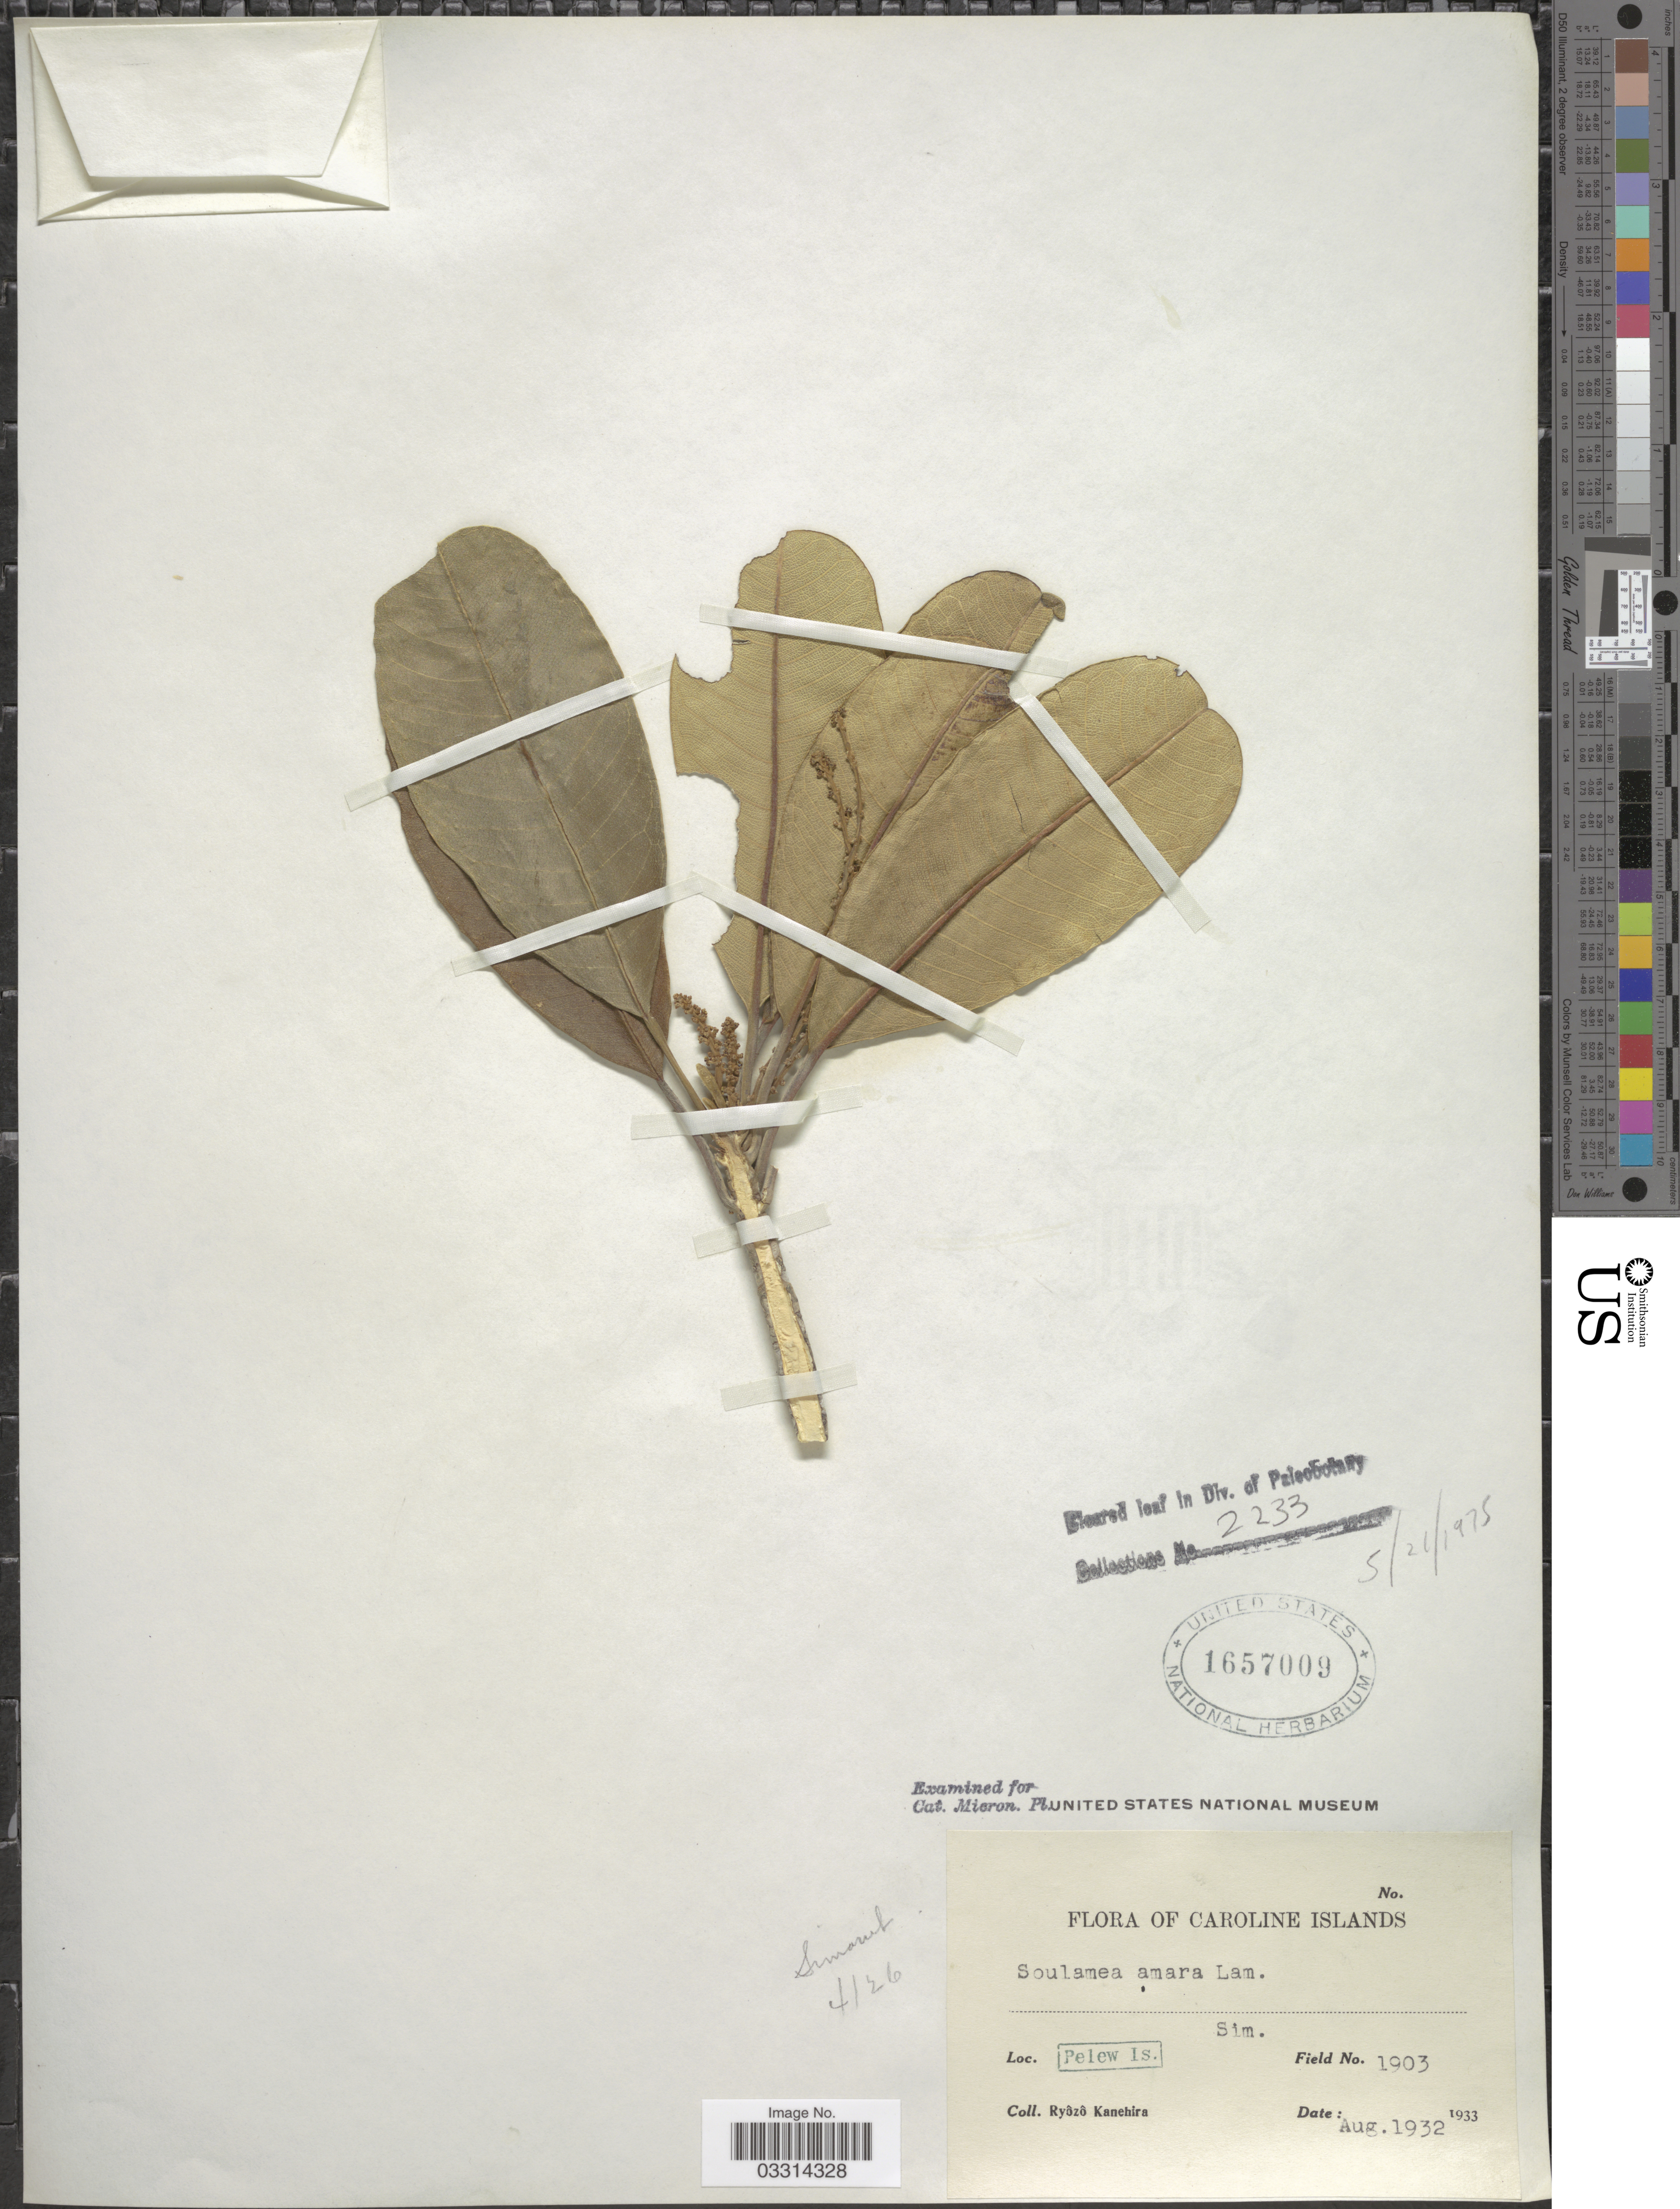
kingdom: Plantae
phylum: Tracheophyta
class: Magnoliopsida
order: Sapindales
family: Simaroubaceae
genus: Soulamea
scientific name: Soulamea amara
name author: Lam.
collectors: R. Kanehira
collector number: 1903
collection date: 1932-08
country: Palau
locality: Caroline Islands. Pelew Is.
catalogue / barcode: US 1657009